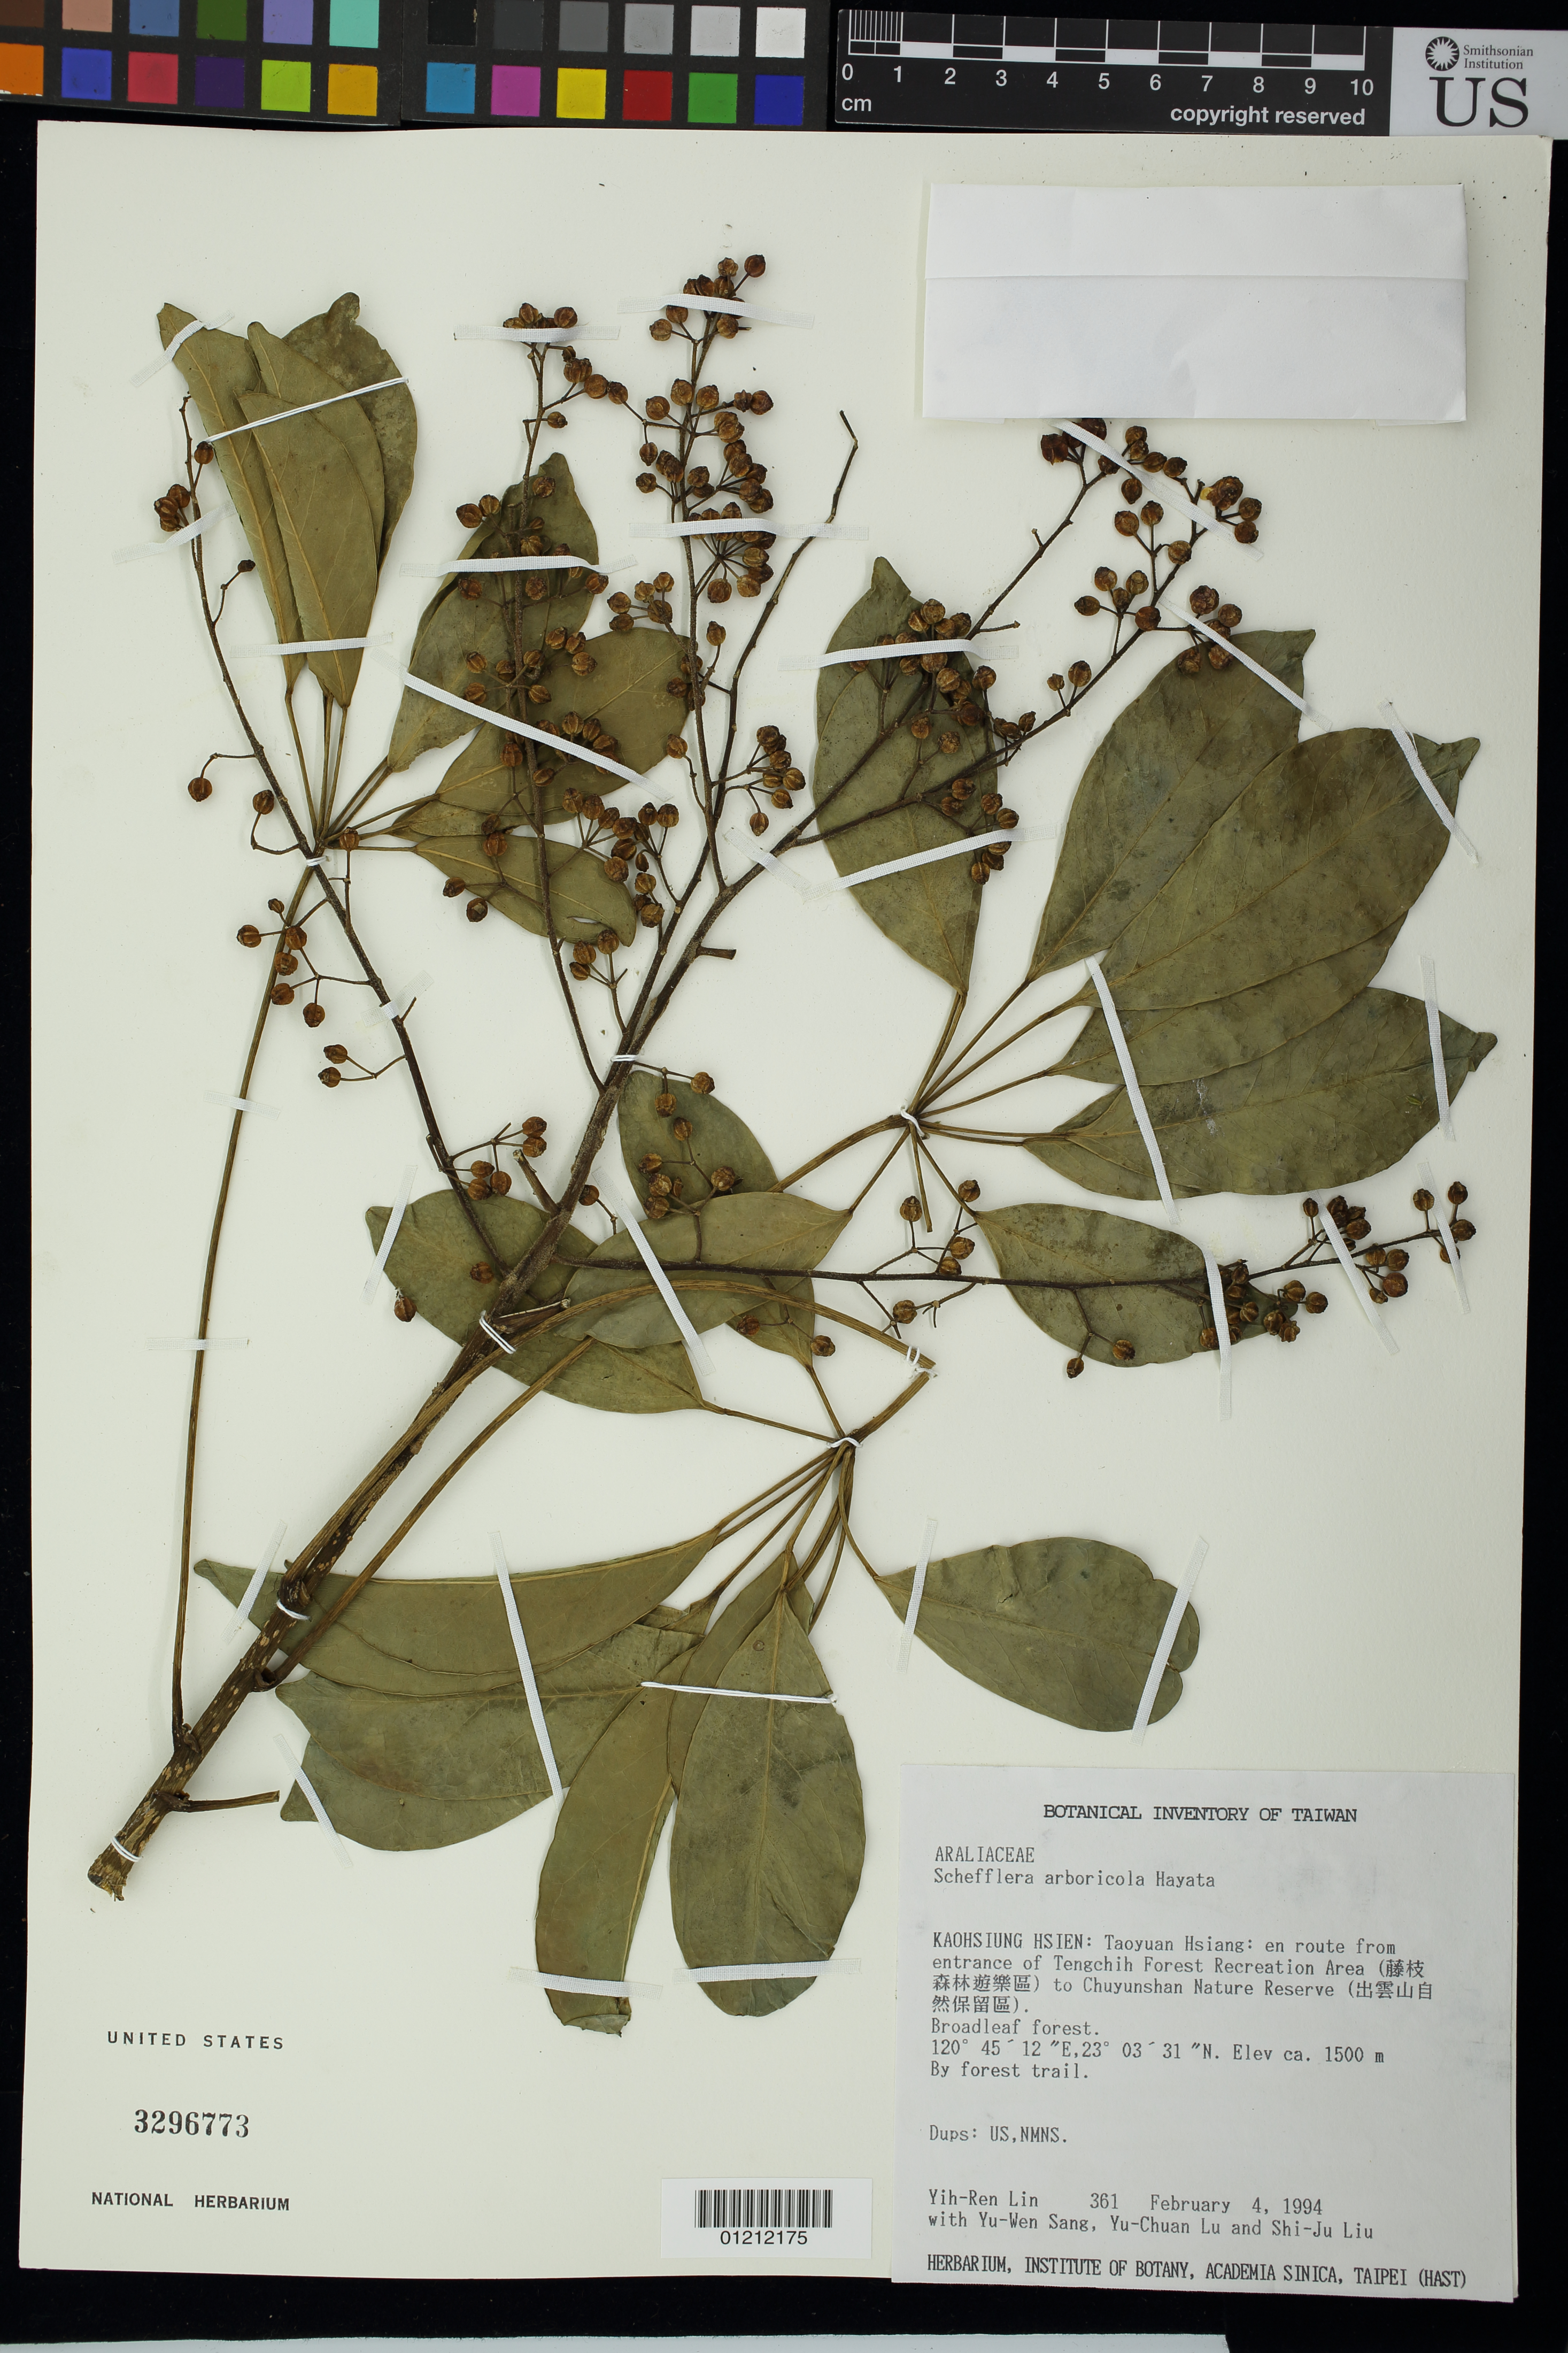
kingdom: Plantae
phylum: Tracheophyta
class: Magnoliopsida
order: Apiales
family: Araliaceae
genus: Schefflera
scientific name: Schefflera arboricola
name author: Hayata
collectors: Y. Lin, Y. Sang, Y. C. Lu & S. J. Liu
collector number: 361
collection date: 1994-02-04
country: Taiwan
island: Taiwan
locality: En route from entrance of Tengchih Forest Recreation Area to Chuyunshan Nature Reserve.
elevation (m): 1500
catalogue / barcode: US 3296773